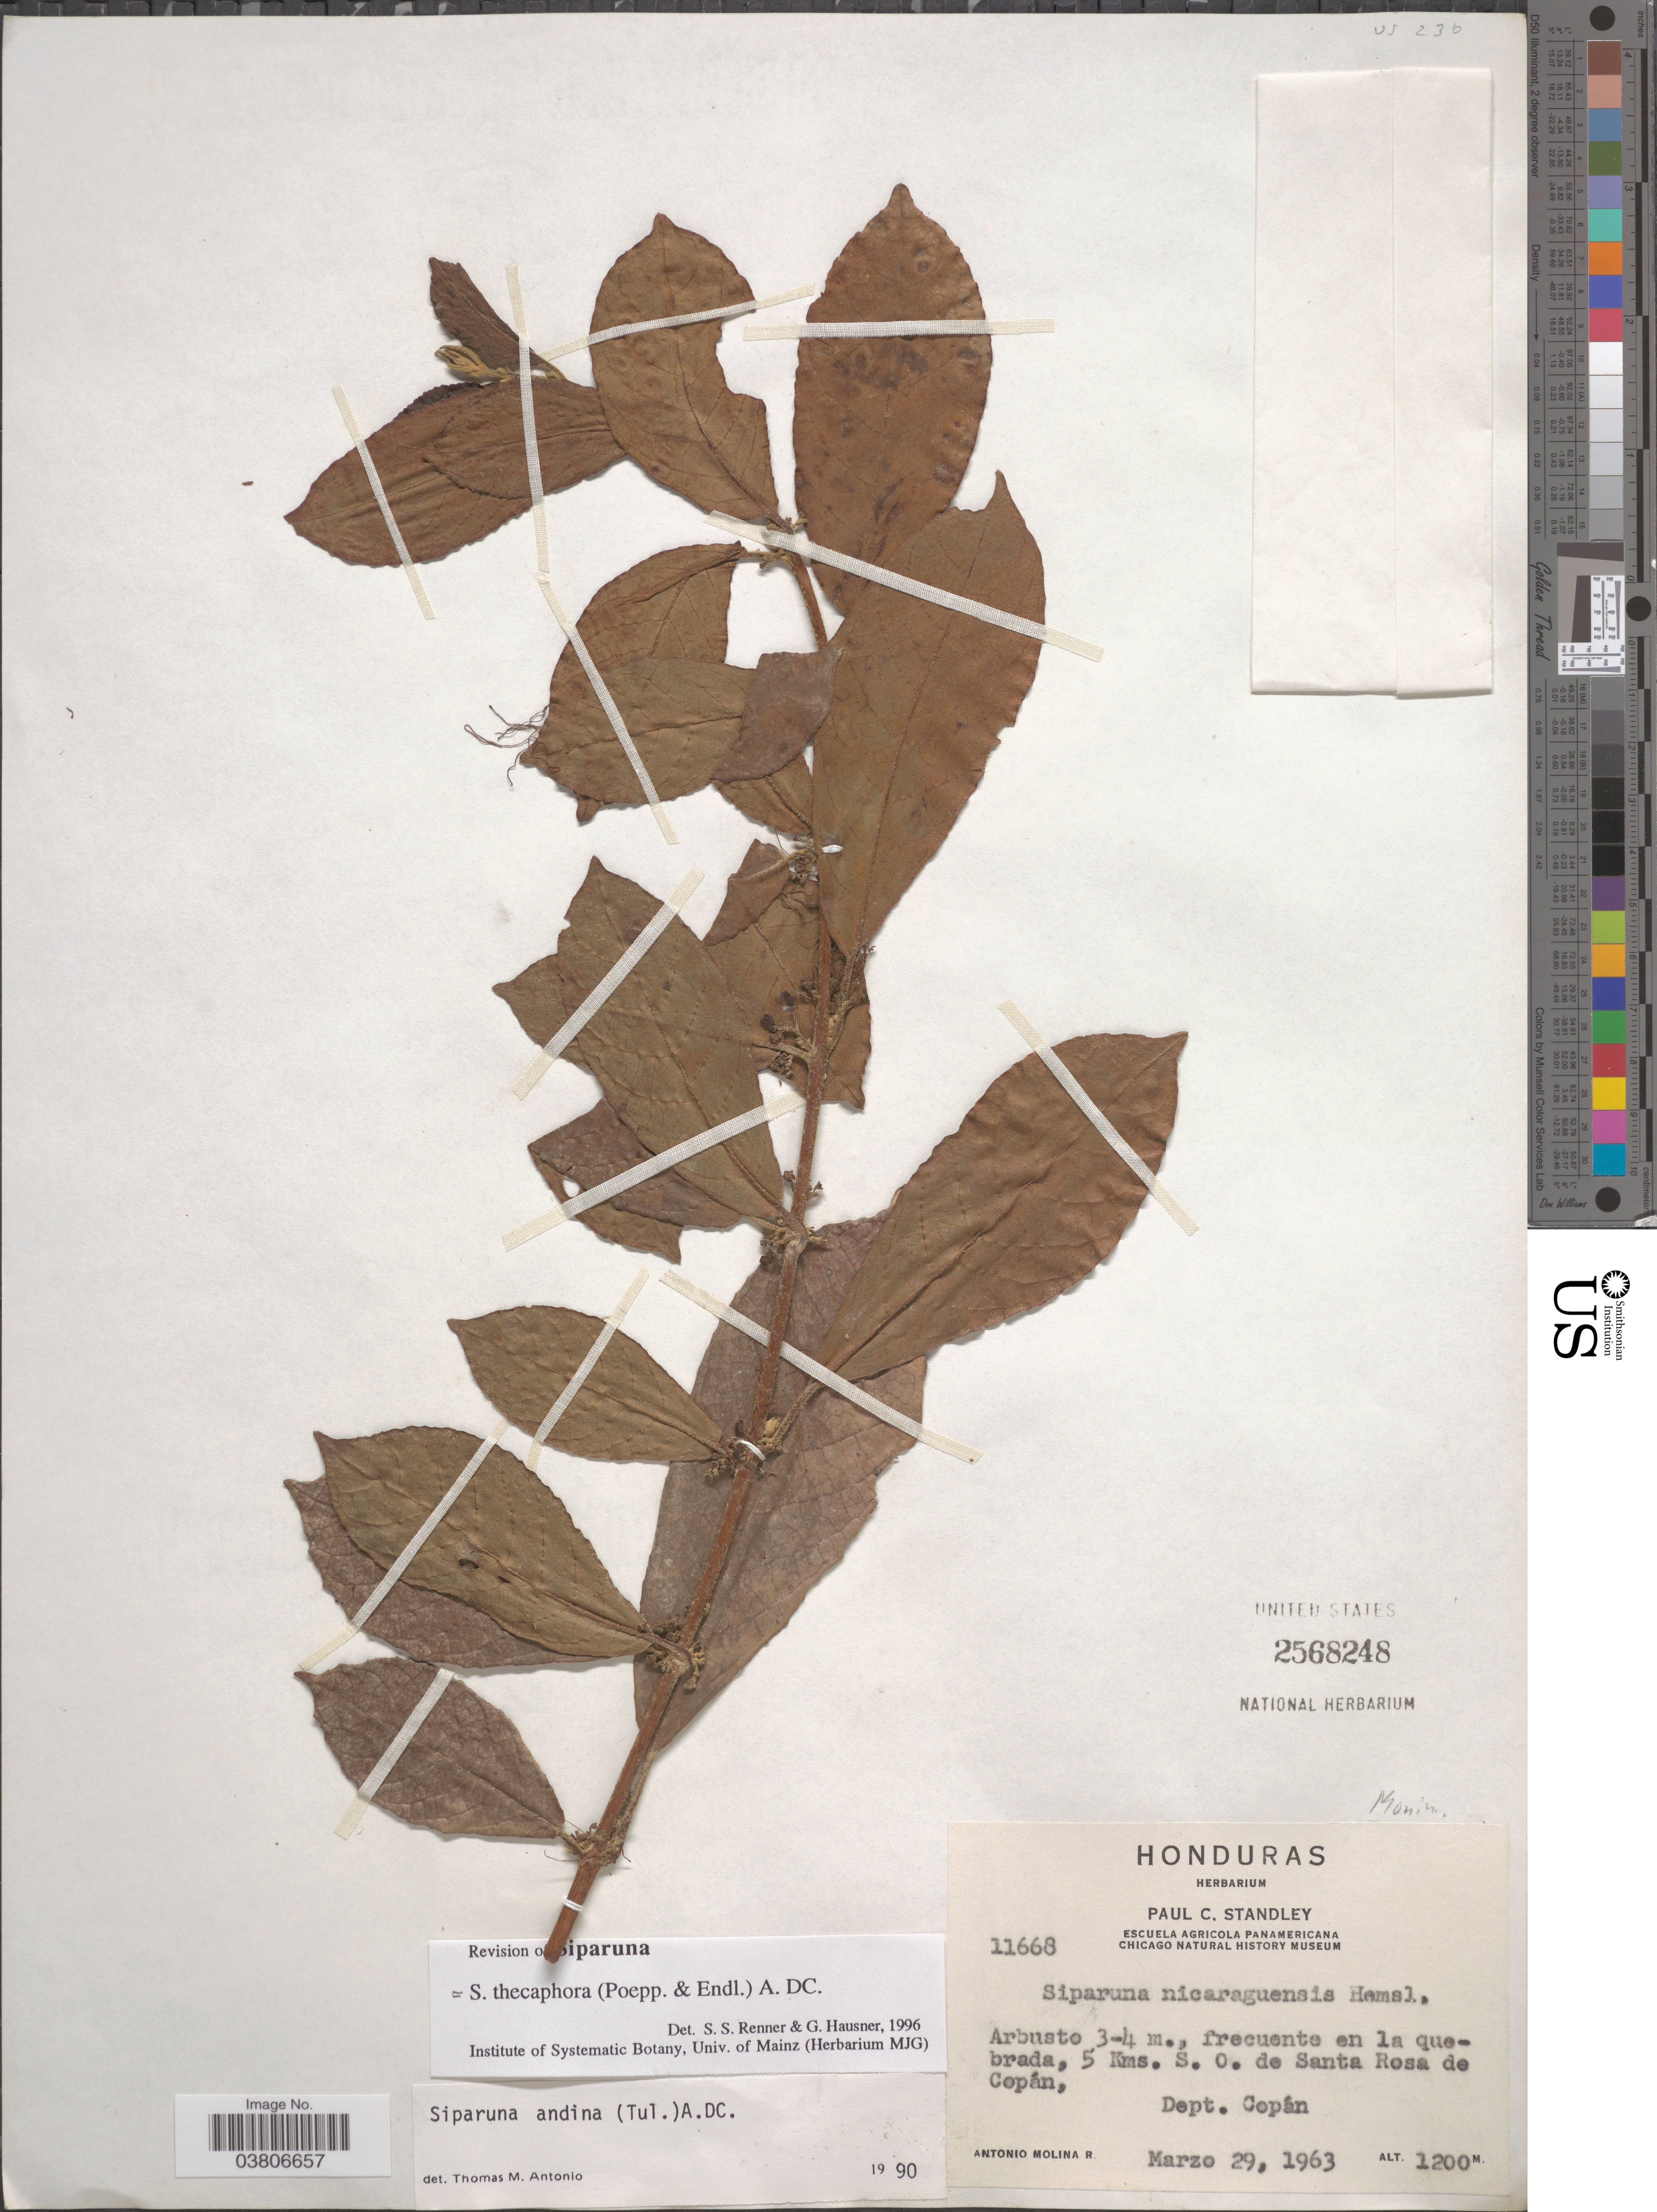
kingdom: Plantae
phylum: Tracheophyta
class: Magnoliopsida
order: Laurales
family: Siparunaceae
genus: Siparuna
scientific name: Siparuna thecaphora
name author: (Poepp. & Endl.) A. DC.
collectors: A. Molina R.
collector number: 11668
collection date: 1963-03-29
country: Honduras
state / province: Copan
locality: Frecuente en la quebrada, 5 Kms. S. O. de Santa Rosa de Copán, Dept. Copán.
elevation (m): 1200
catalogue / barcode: US 2568248